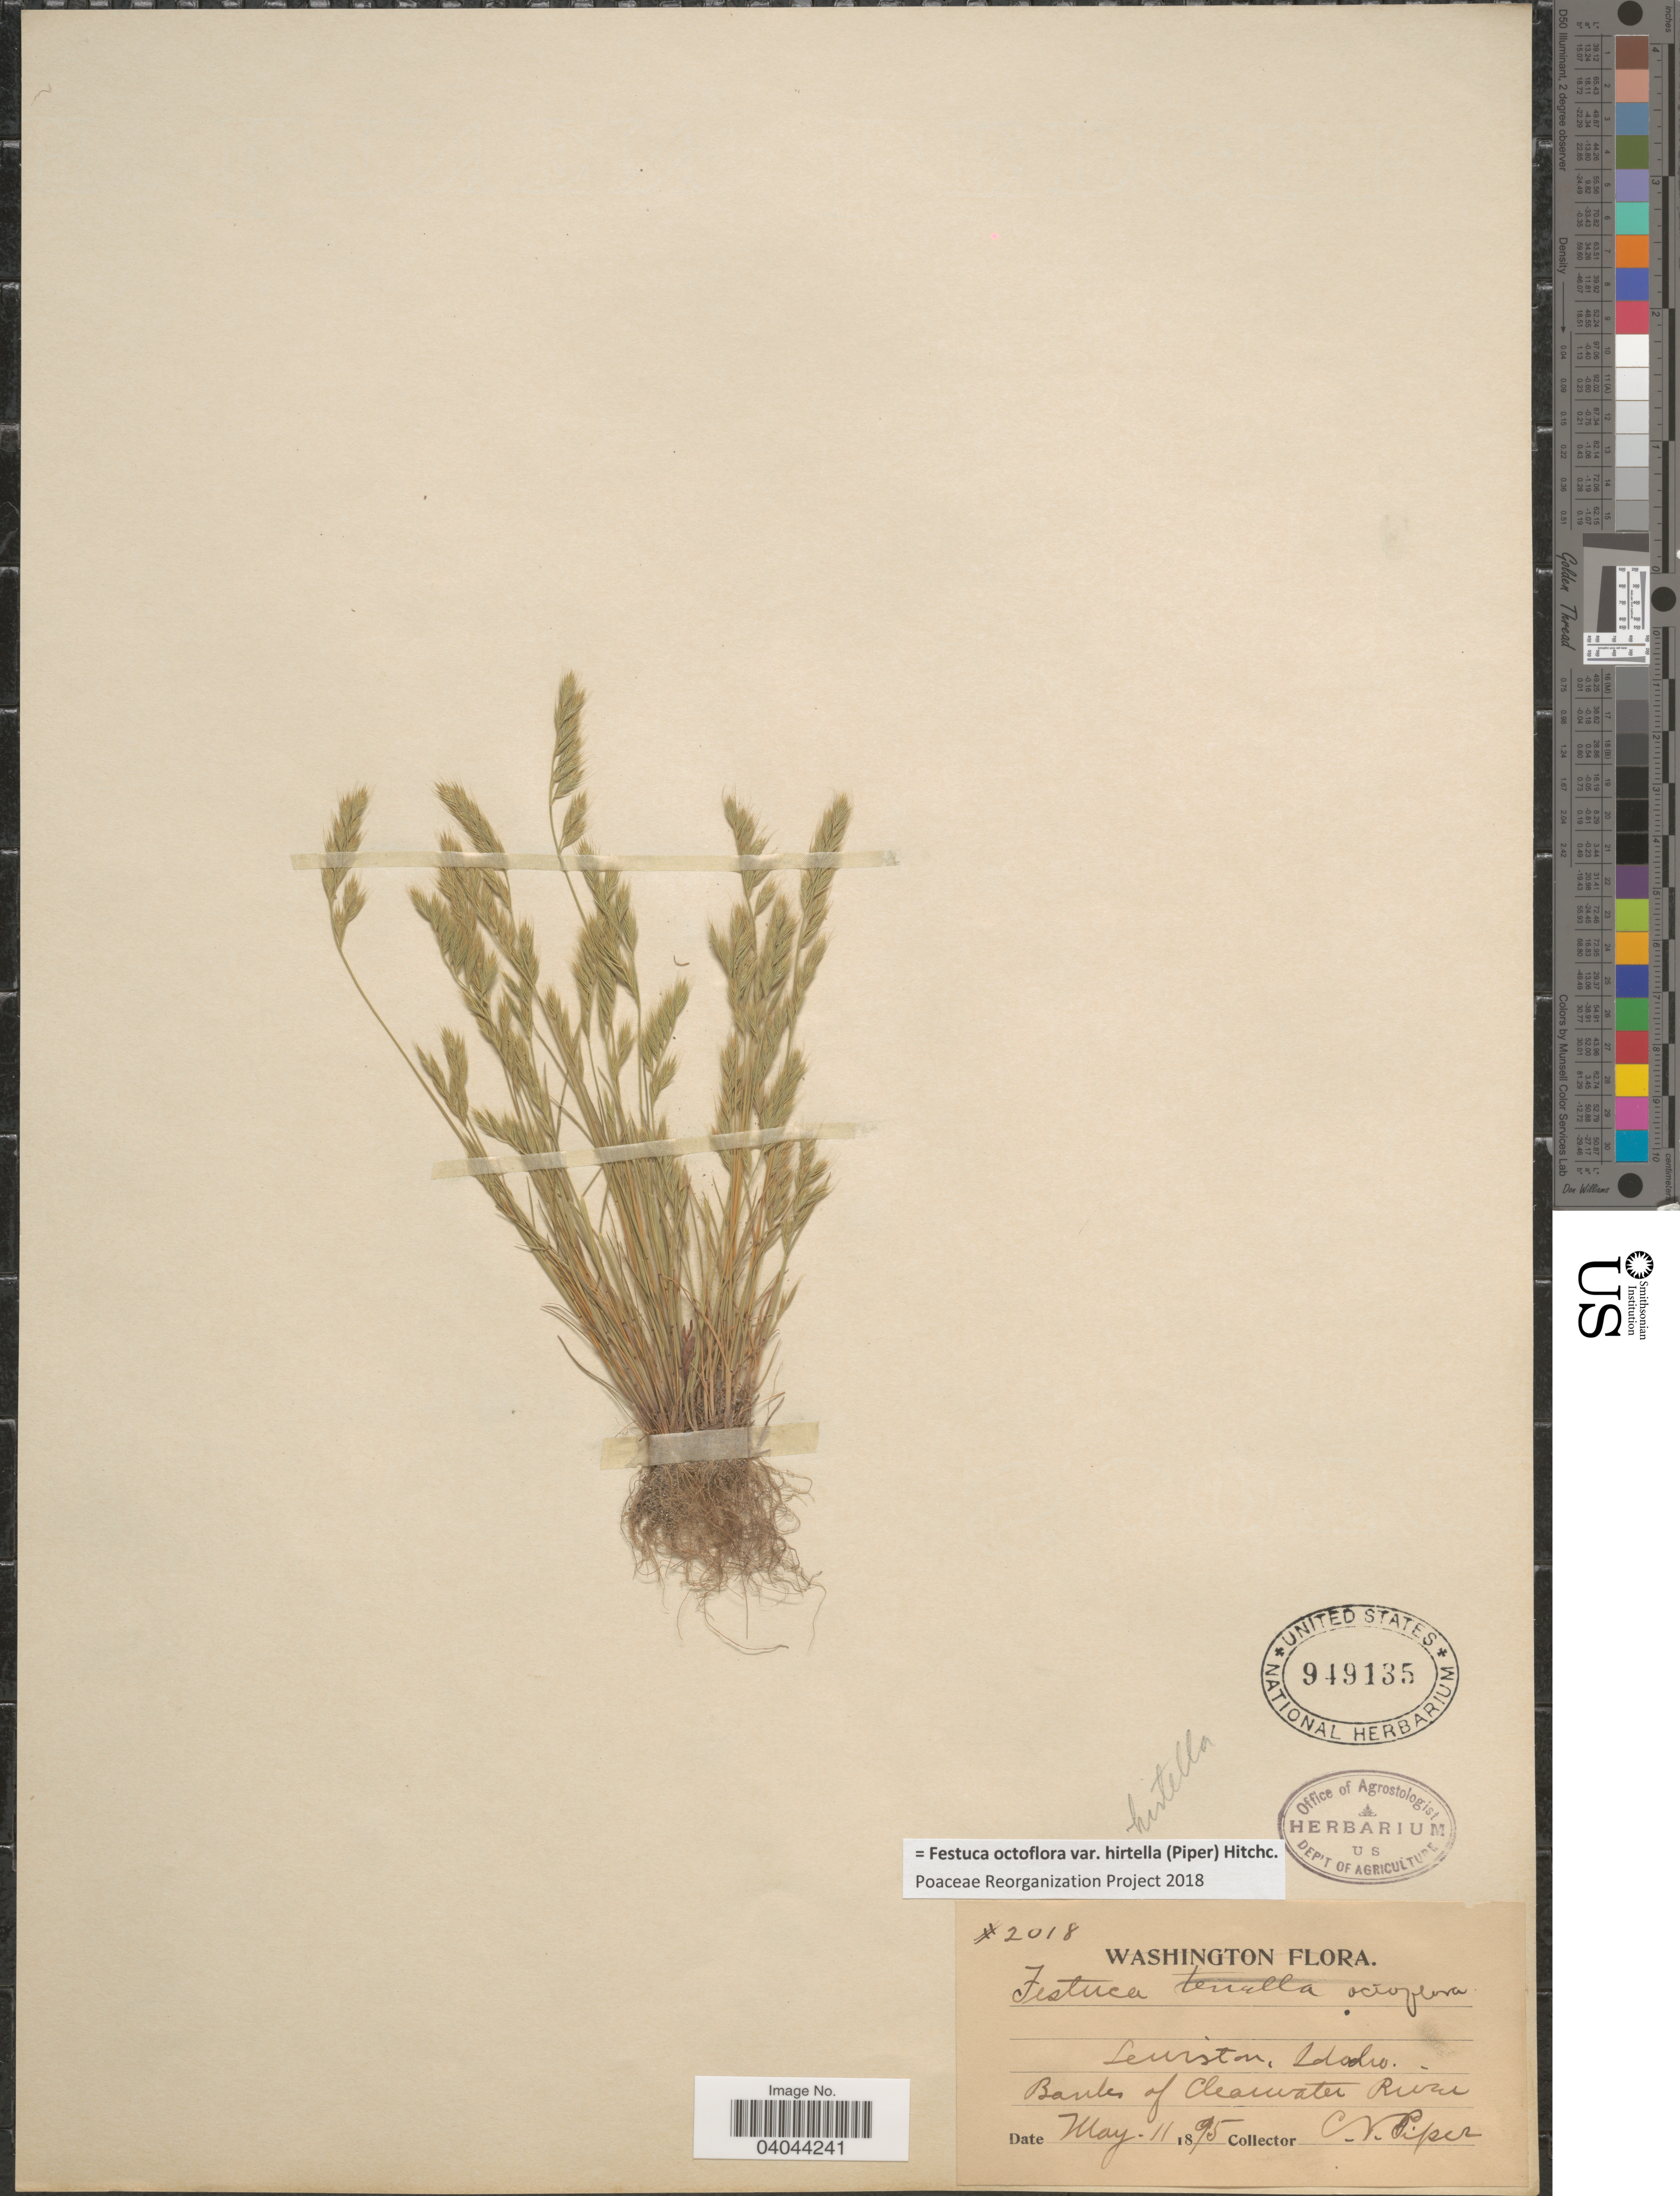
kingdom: Plantae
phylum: Tracheophyta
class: Liliopsida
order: Poales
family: Poaceae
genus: Festuca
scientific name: Festuca octoflora var. hirtella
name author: Piper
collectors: C. V. Piper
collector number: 2018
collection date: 1895-05-11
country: United States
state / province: Idaho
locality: Lewiston. Banks of Clearwater River.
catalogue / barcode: US 949135